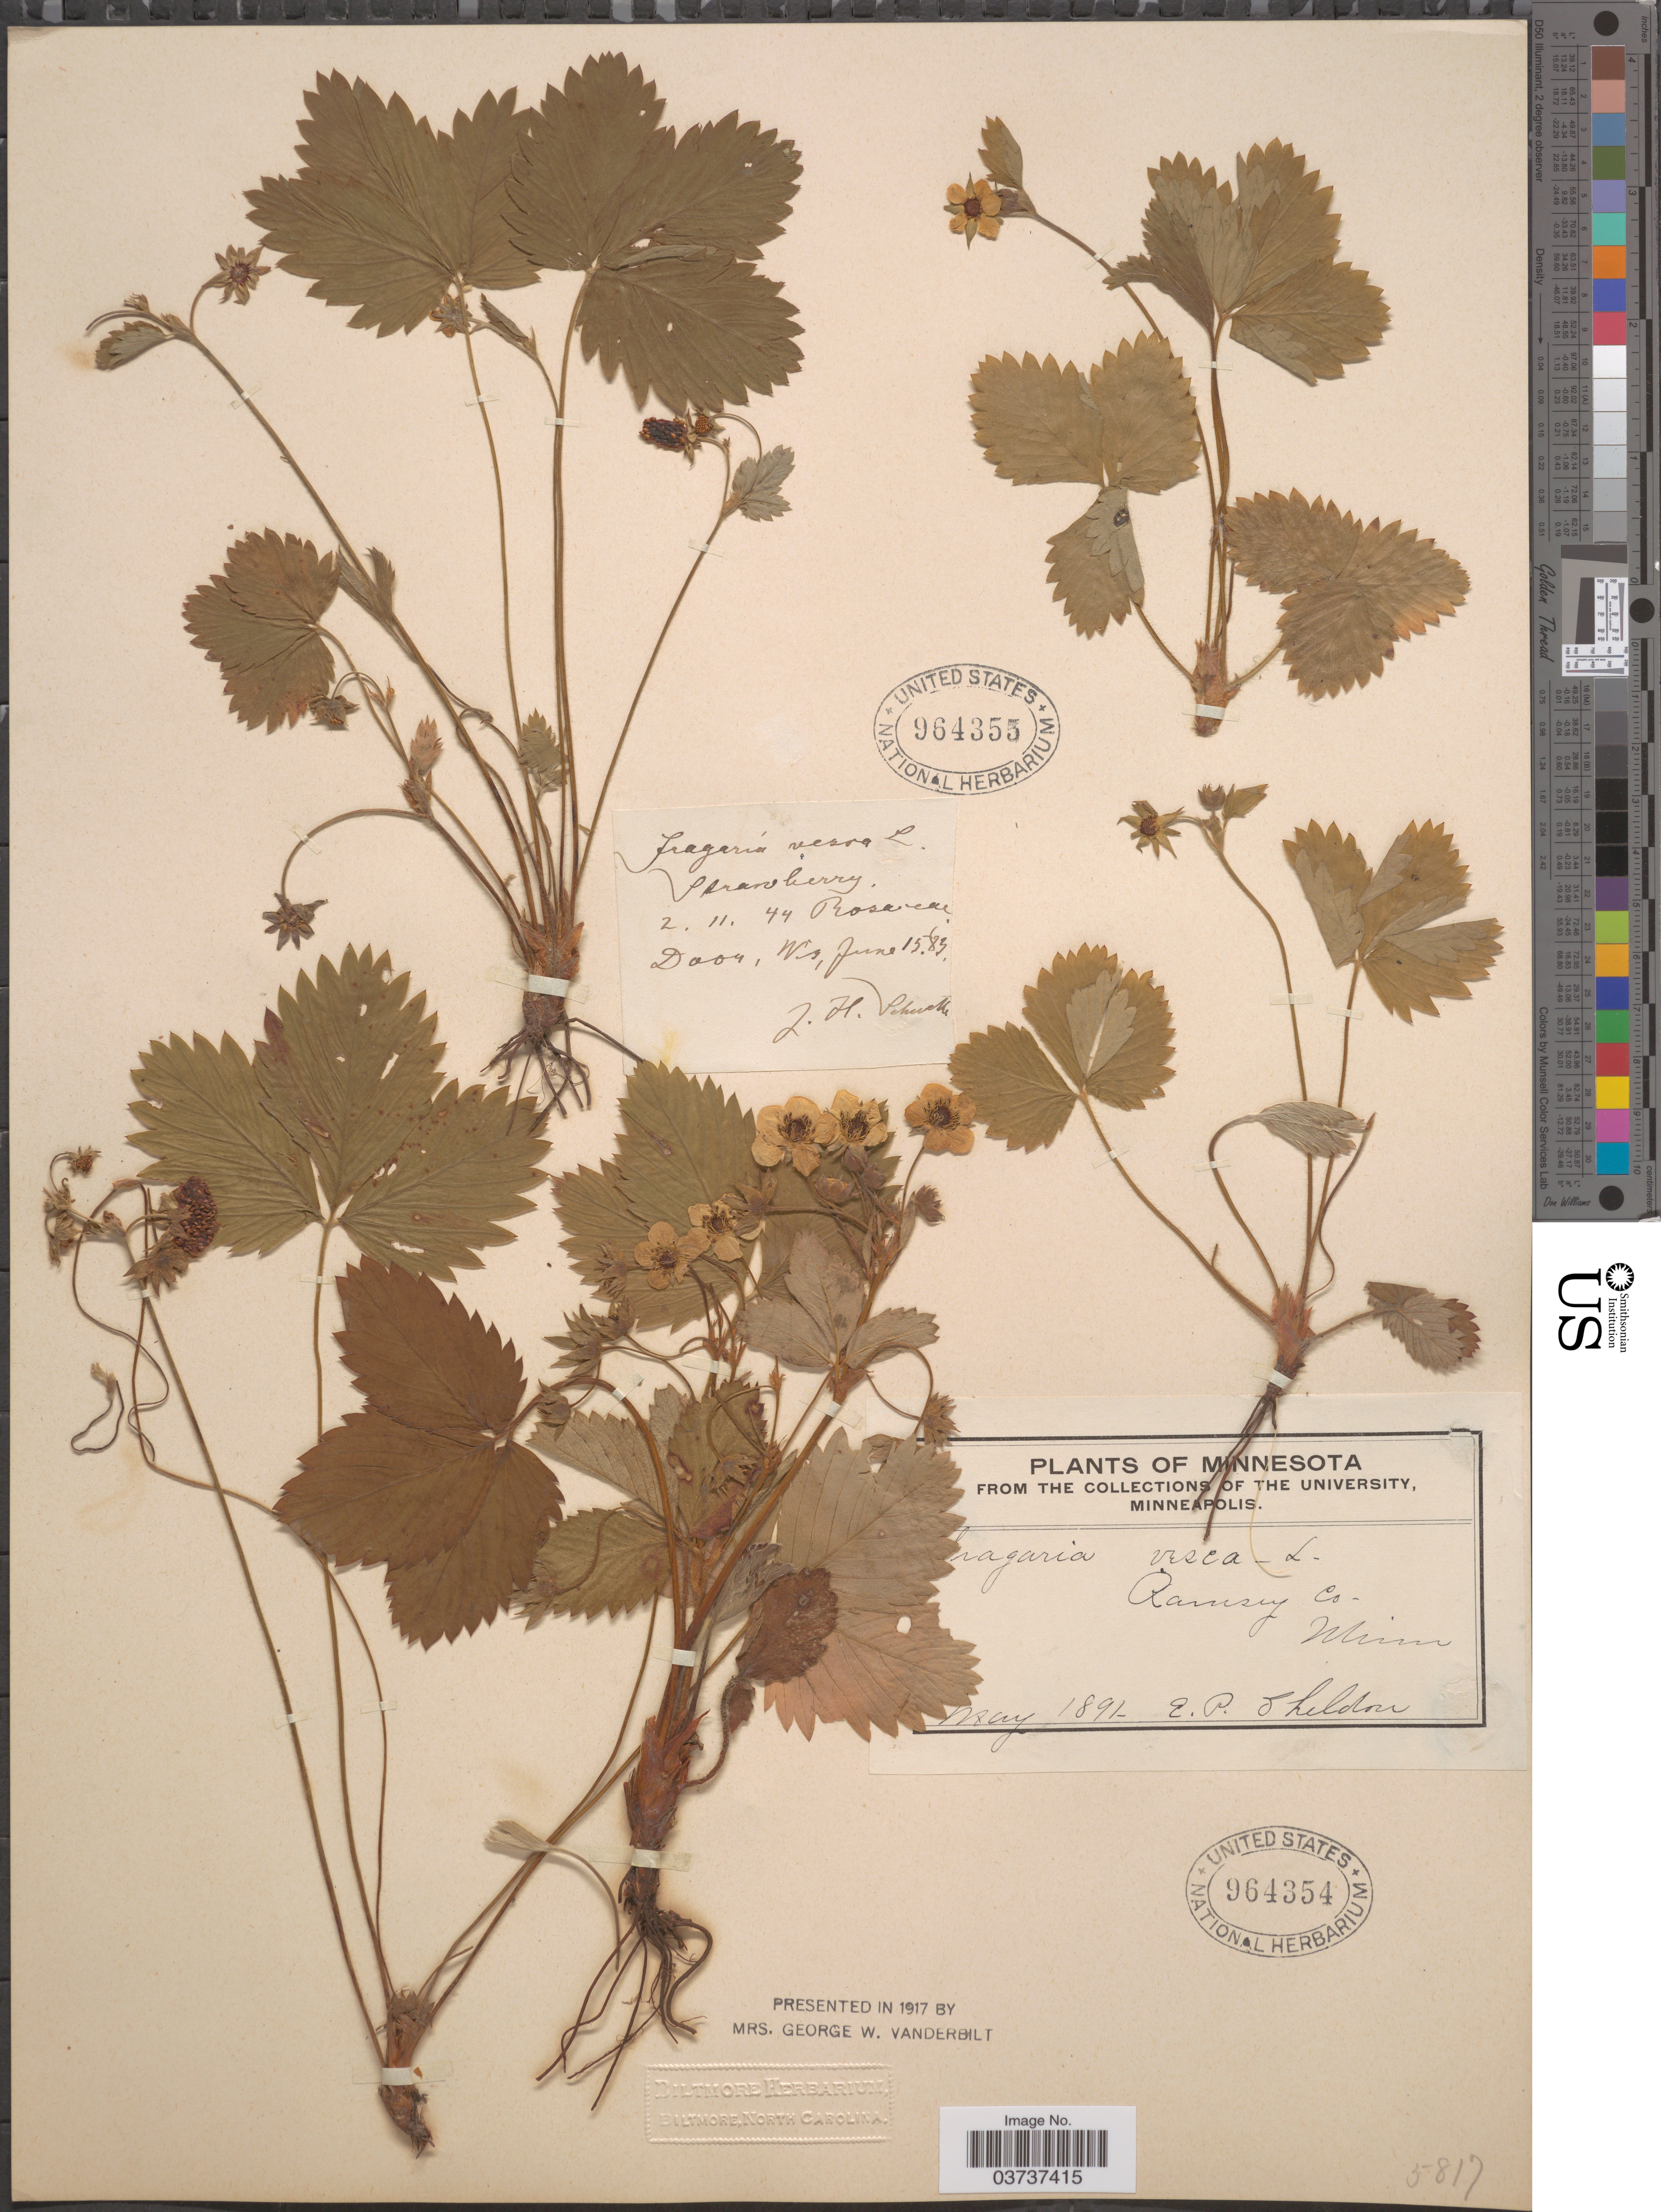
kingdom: Plantae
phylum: Tracheophyta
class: Magnoliopsida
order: Rosales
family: Rosaceae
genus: Fragaria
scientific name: Fragaria vesca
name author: L.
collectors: E. P. Sheldon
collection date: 1891-05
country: United States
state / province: Minnesota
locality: Ramsey Co.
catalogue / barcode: US 964354-2